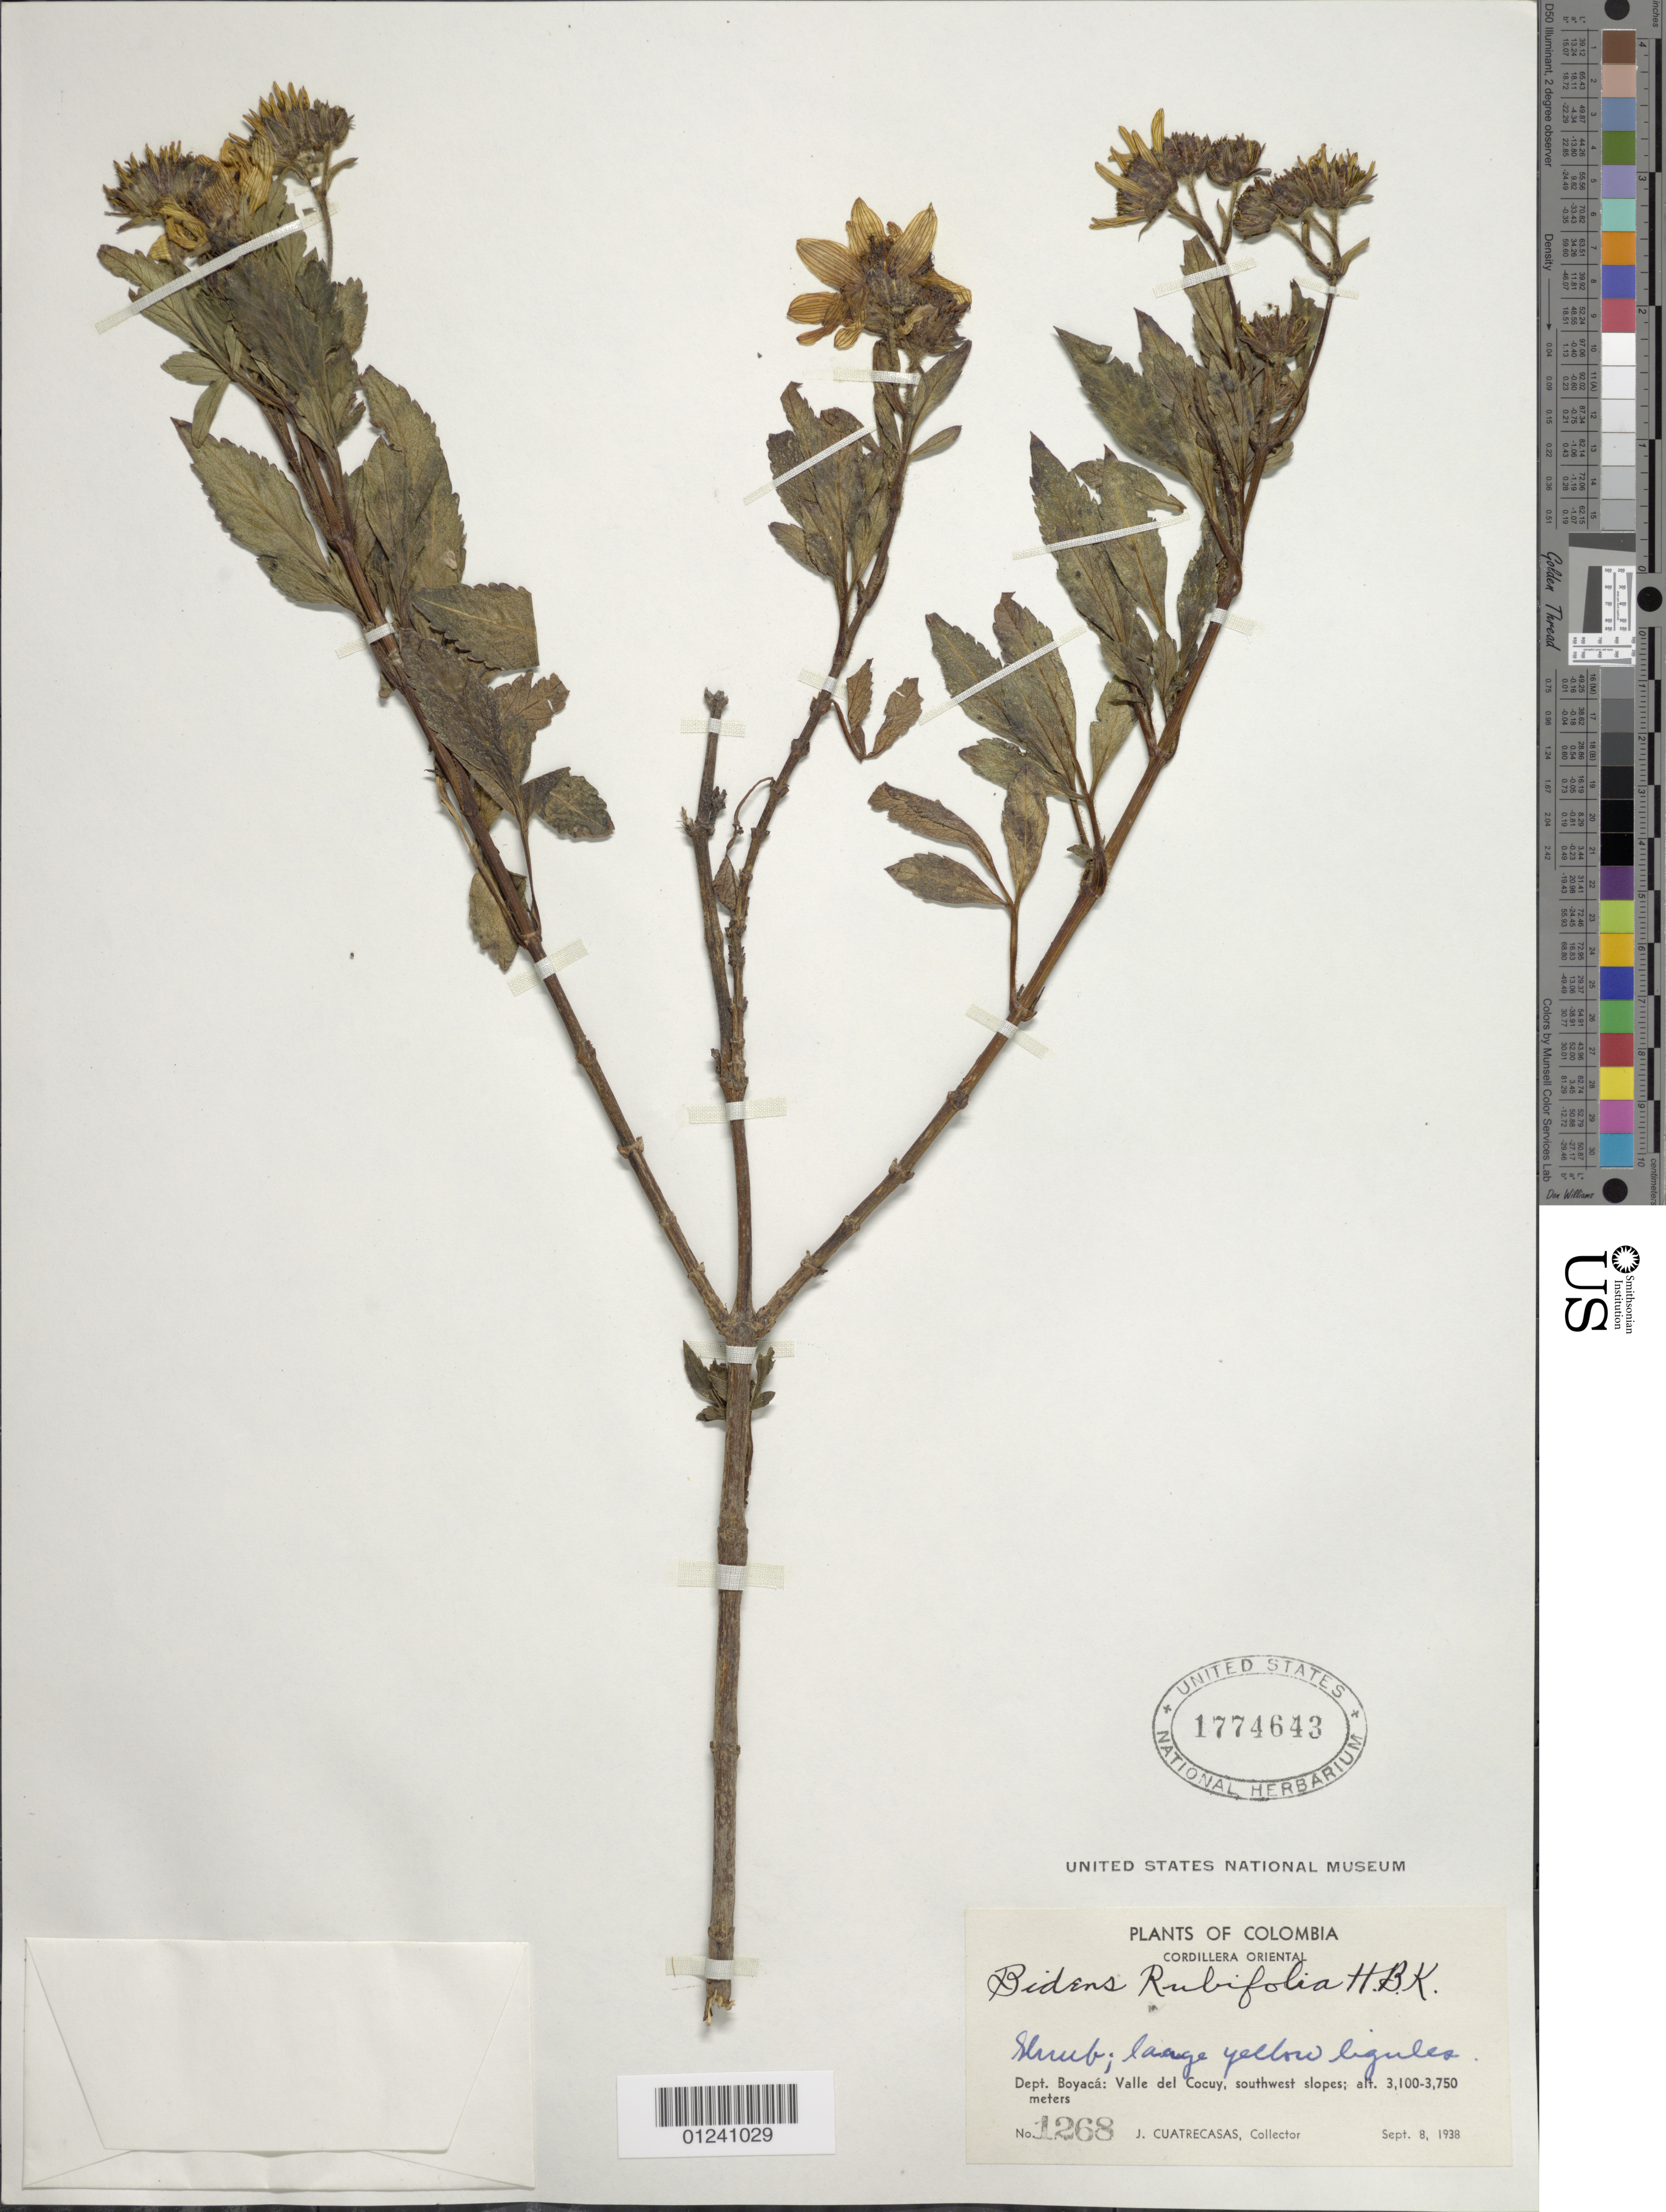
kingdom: Plantae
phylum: Tracheophyta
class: Magnoliopsida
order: Asterales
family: Asteraceae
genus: Bidens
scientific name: Bidens rubifolia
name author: Kunth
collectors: J. Cuatrecasas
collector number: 1268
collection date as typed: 8 Sep 1938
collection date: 1938-09-08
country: Colombia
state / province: Boyacá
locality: Valle del Cocuy, SW slopes.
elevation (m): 3100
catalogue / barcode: US 1774643